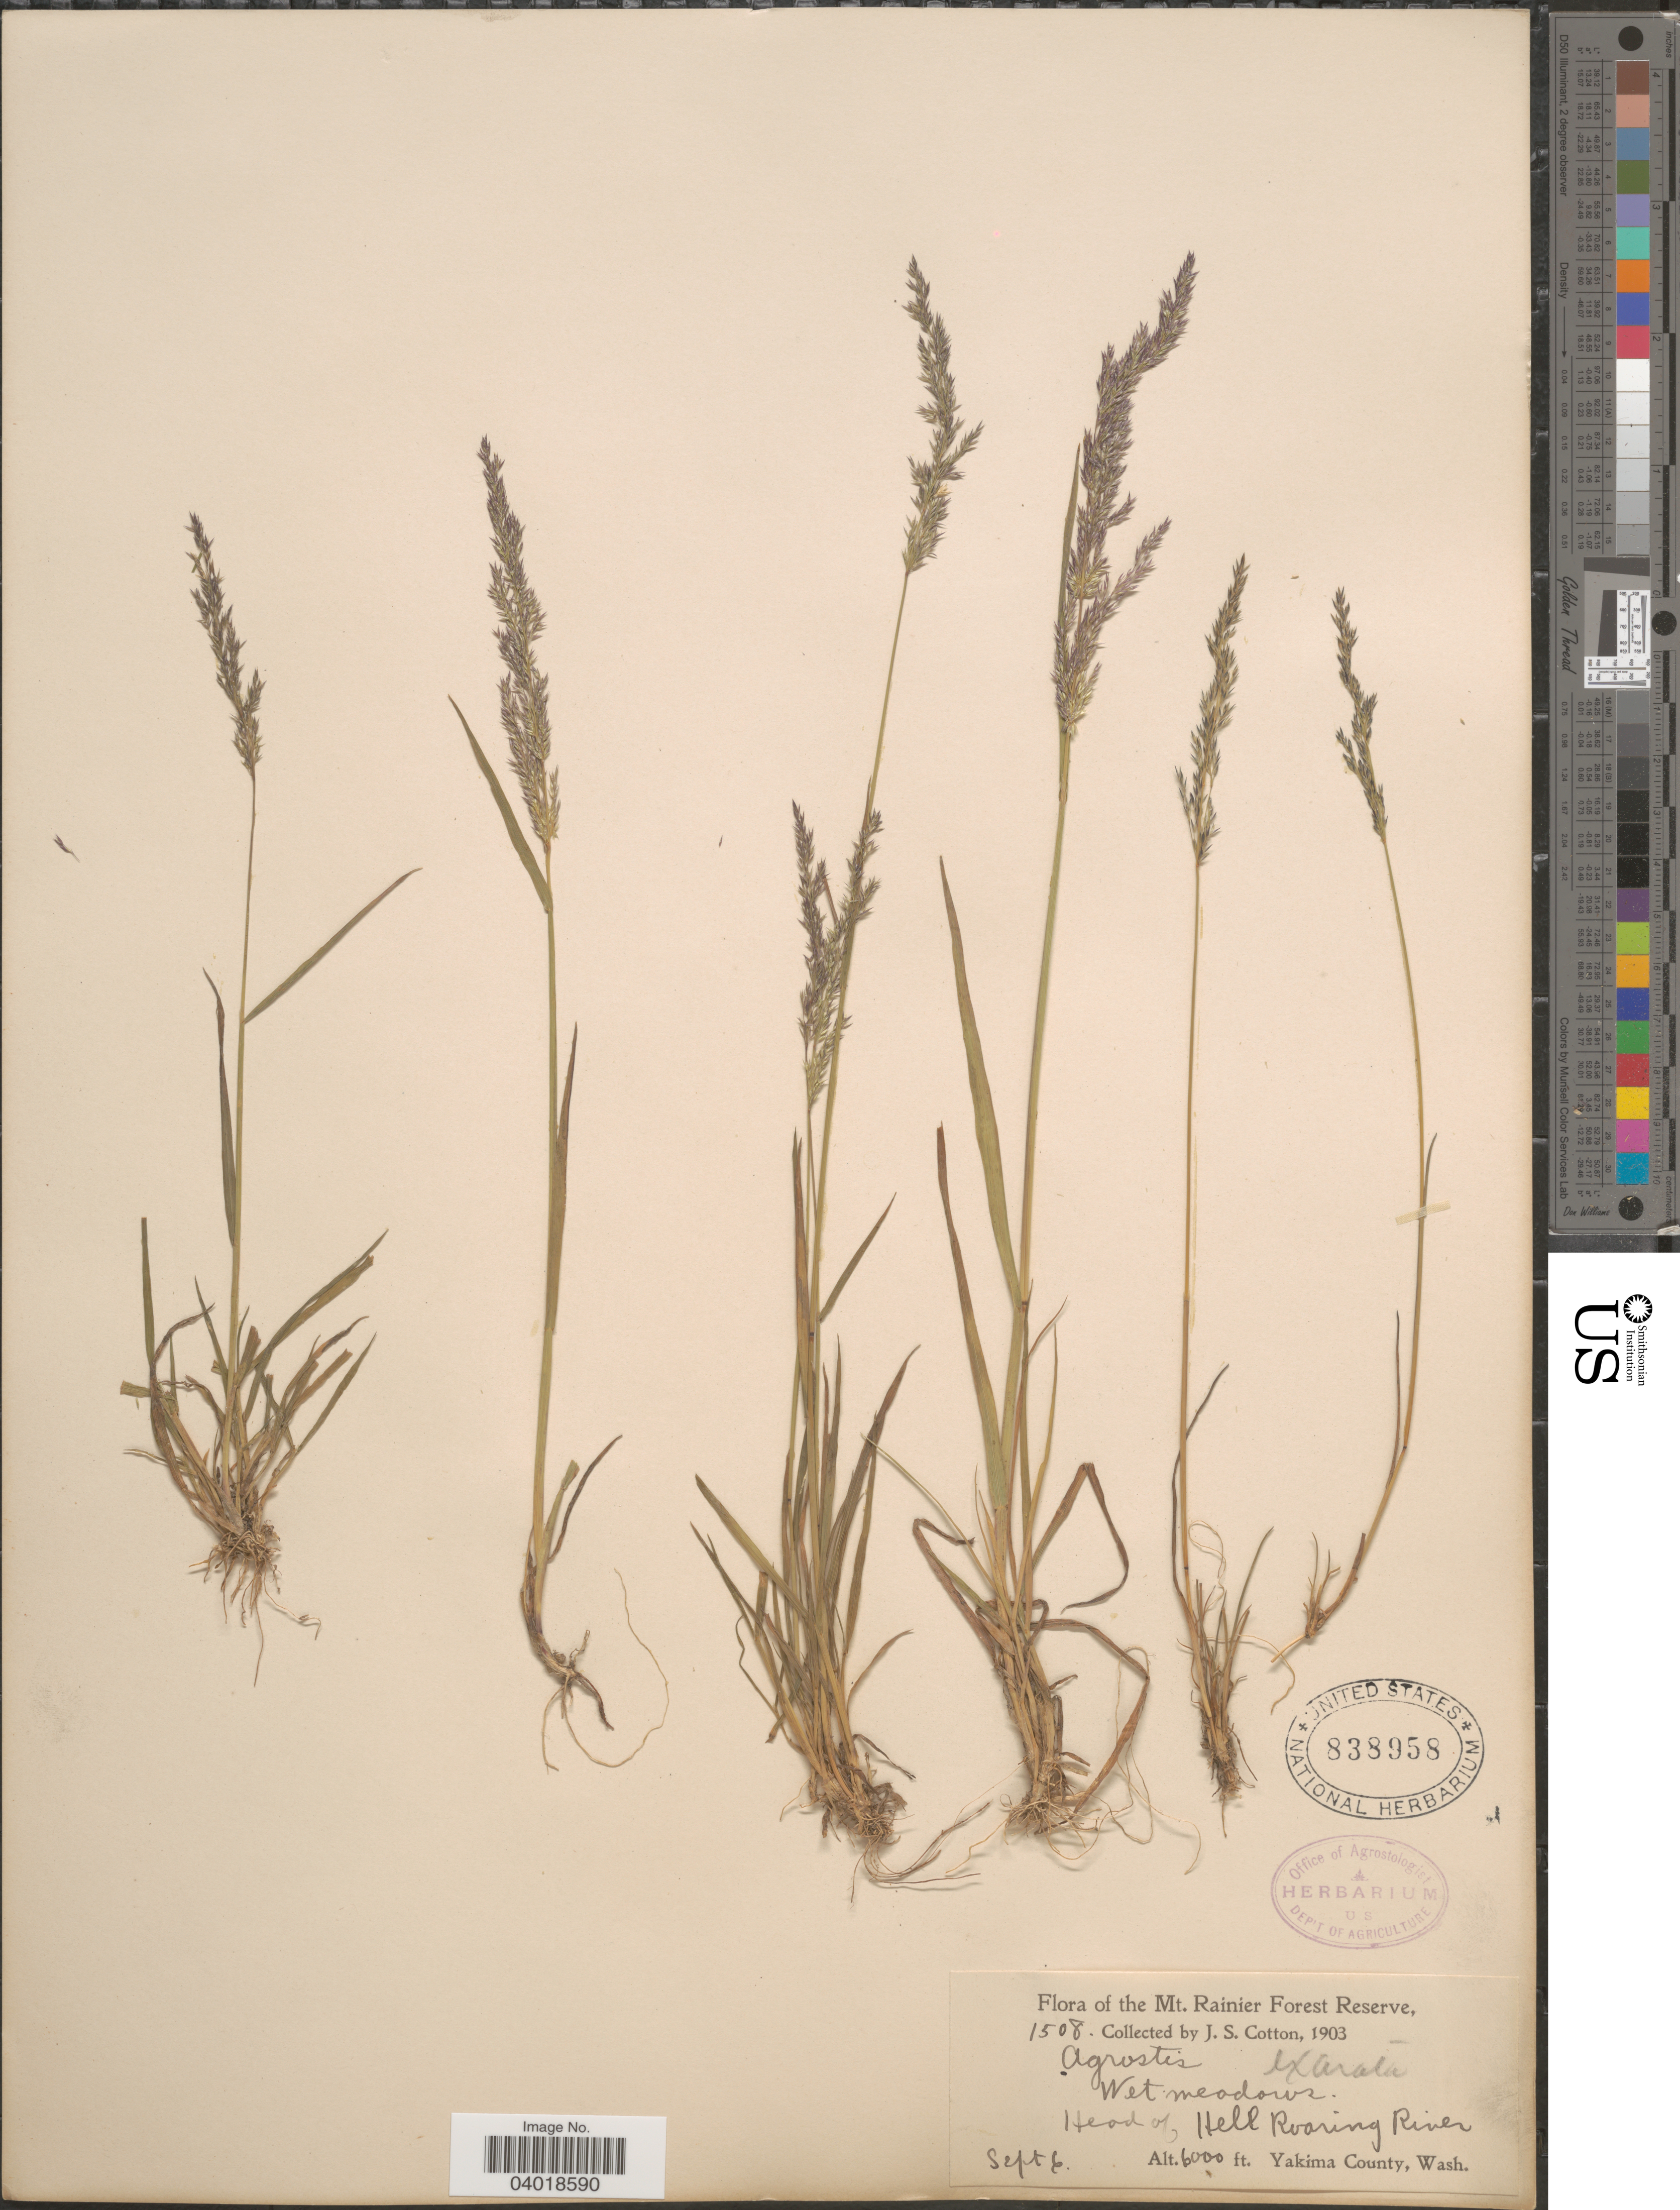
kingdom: Plantae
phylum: Tracheophyta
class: Liliopsida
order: Poales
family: Poaceae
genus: Agrostis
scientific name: Agrostis exarata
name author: Trin.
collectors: J. S. Cotton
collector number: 1508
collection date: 1903-09-06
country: United States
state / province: Washington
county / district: Yakima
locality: Mt. Rainier Forest Reserve. Wet meadows. Head of Hell Roaring River. Yakima County.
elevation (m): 1829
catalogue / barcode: US 838958